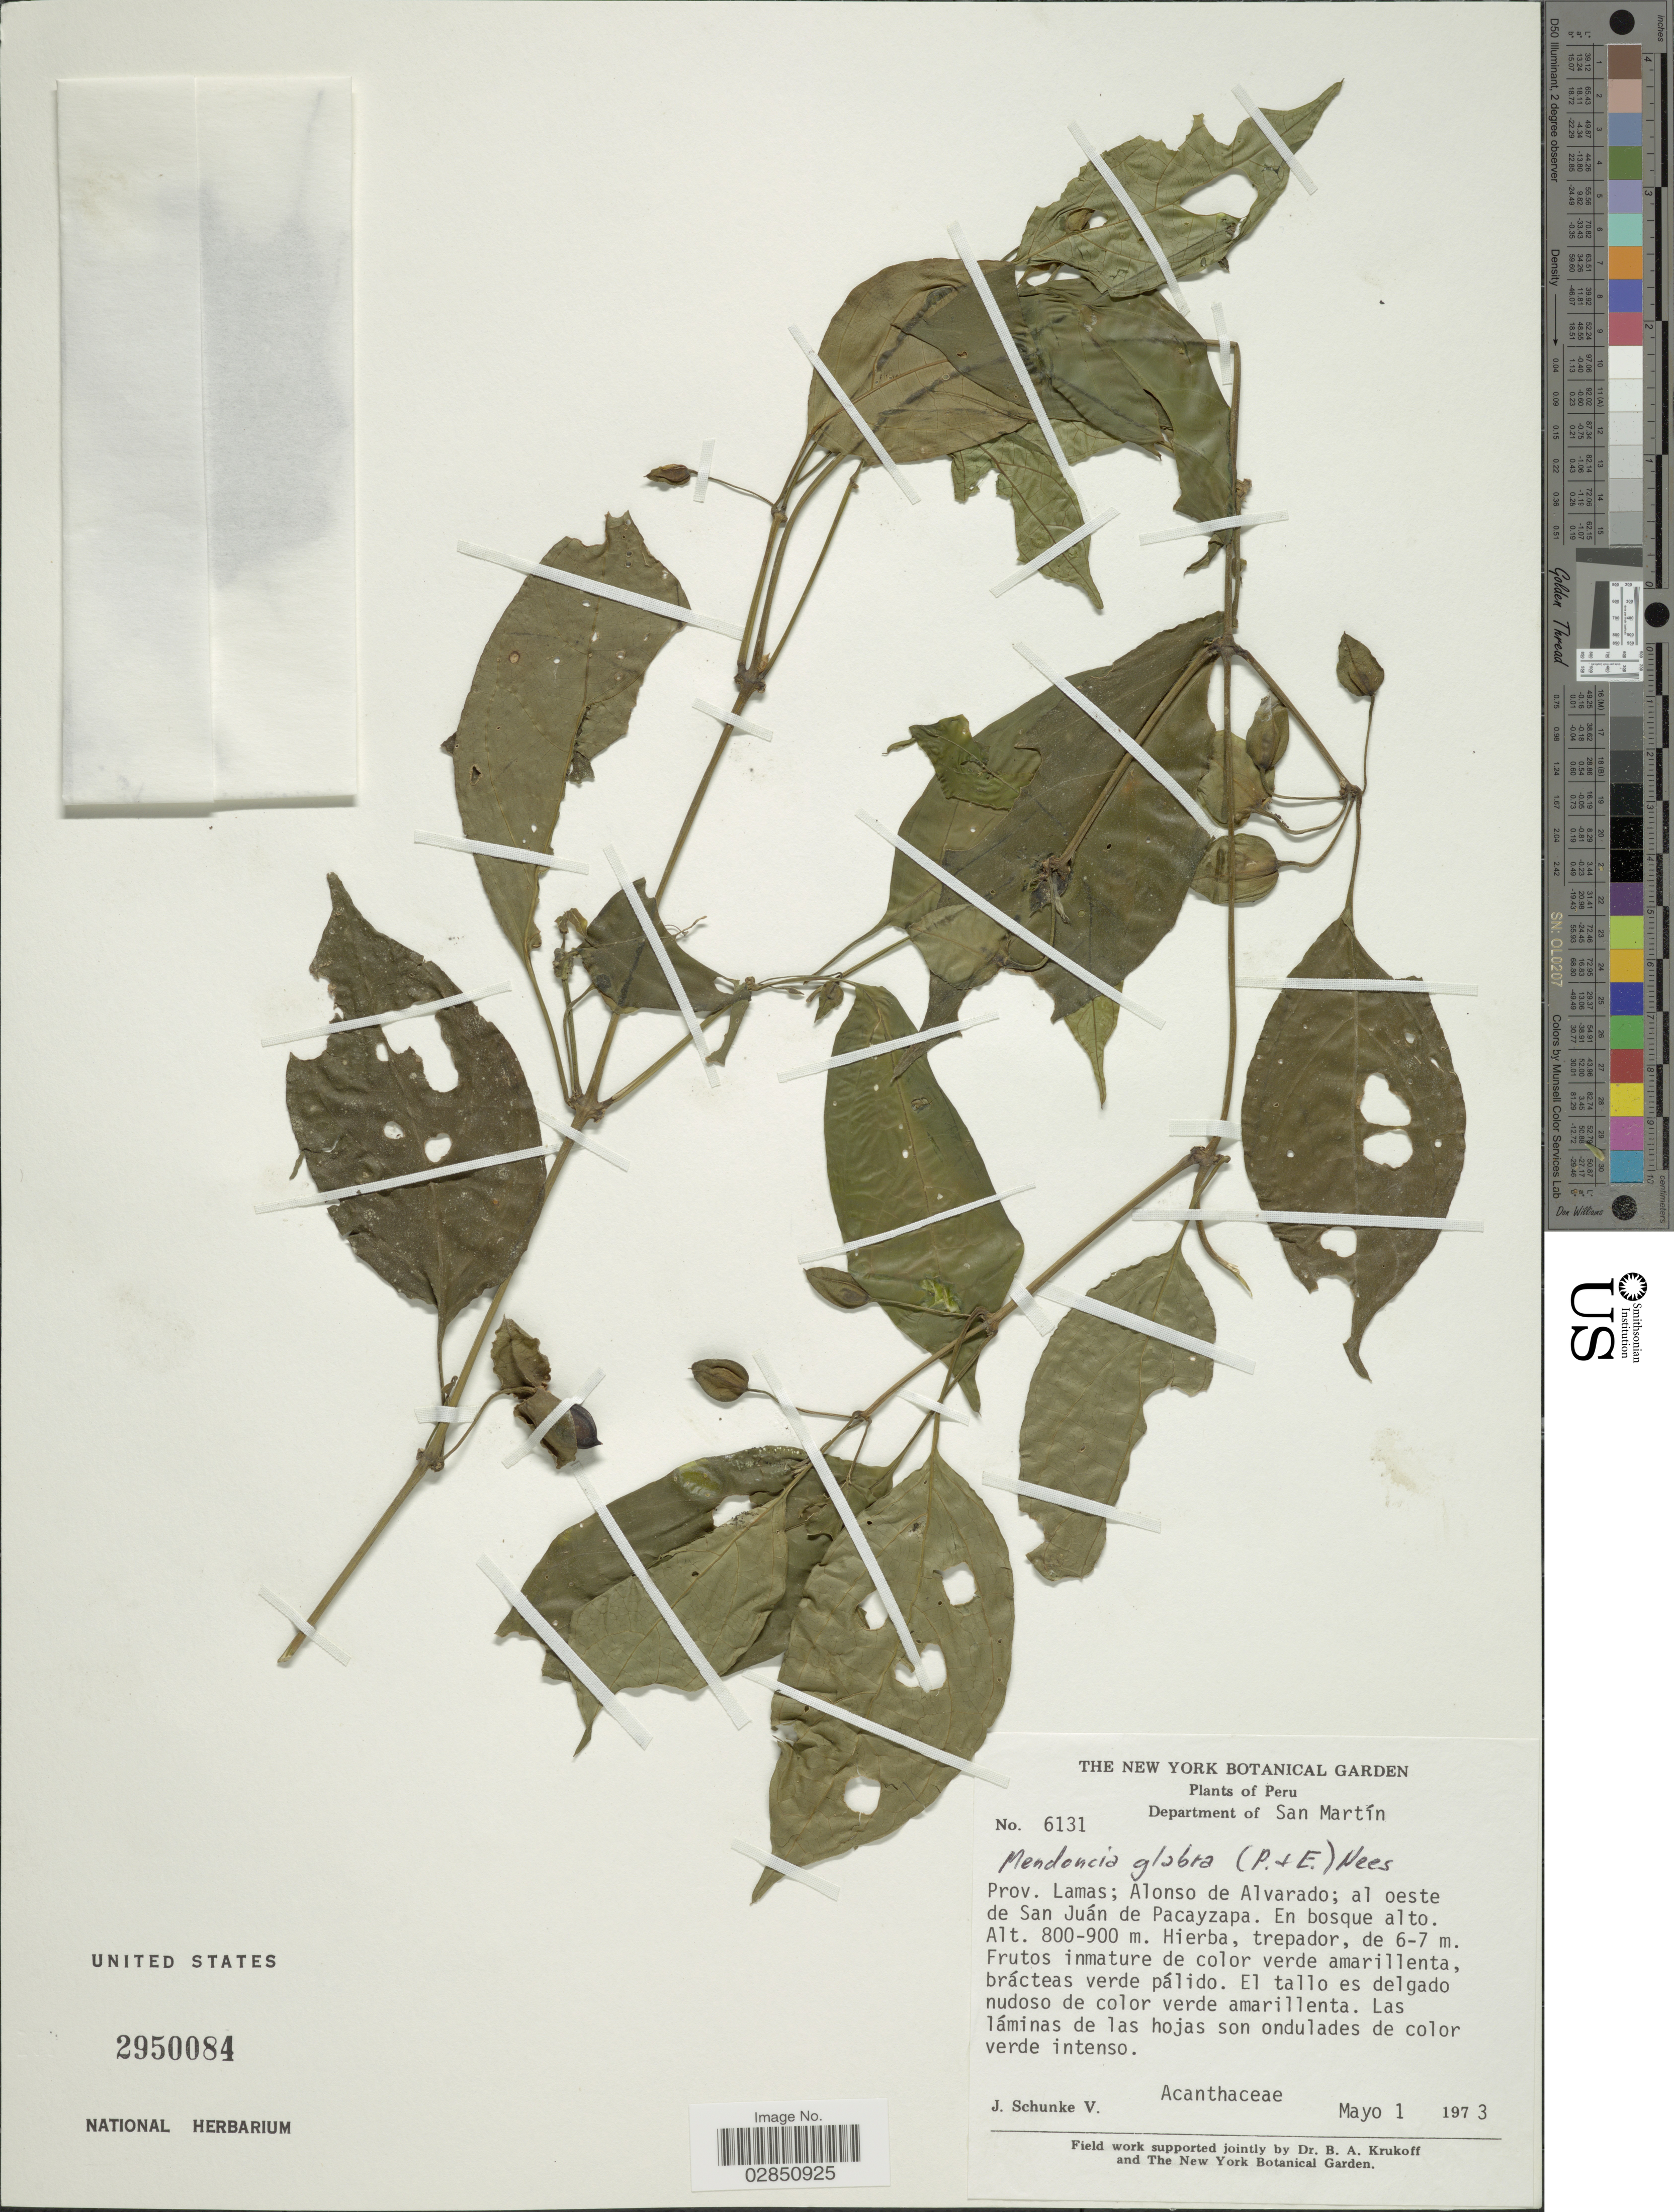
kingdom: Plantae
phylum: Tracheophyta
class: Magnoliopsida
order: Lamiales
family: Acanthaceae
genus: Mendoncia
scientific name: Mendoncia glabra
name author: (Poepp. & Endl.) Nees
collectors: J. Schunke Vigo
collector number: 6131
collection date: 1973-05-01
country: Peru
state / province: San Martín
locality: Departament of San Martín, Prov. Lamas, Alonso de Alvarado, al oeste de San Juán de Pacayzapa.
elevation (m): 800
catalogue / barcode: US 2950084